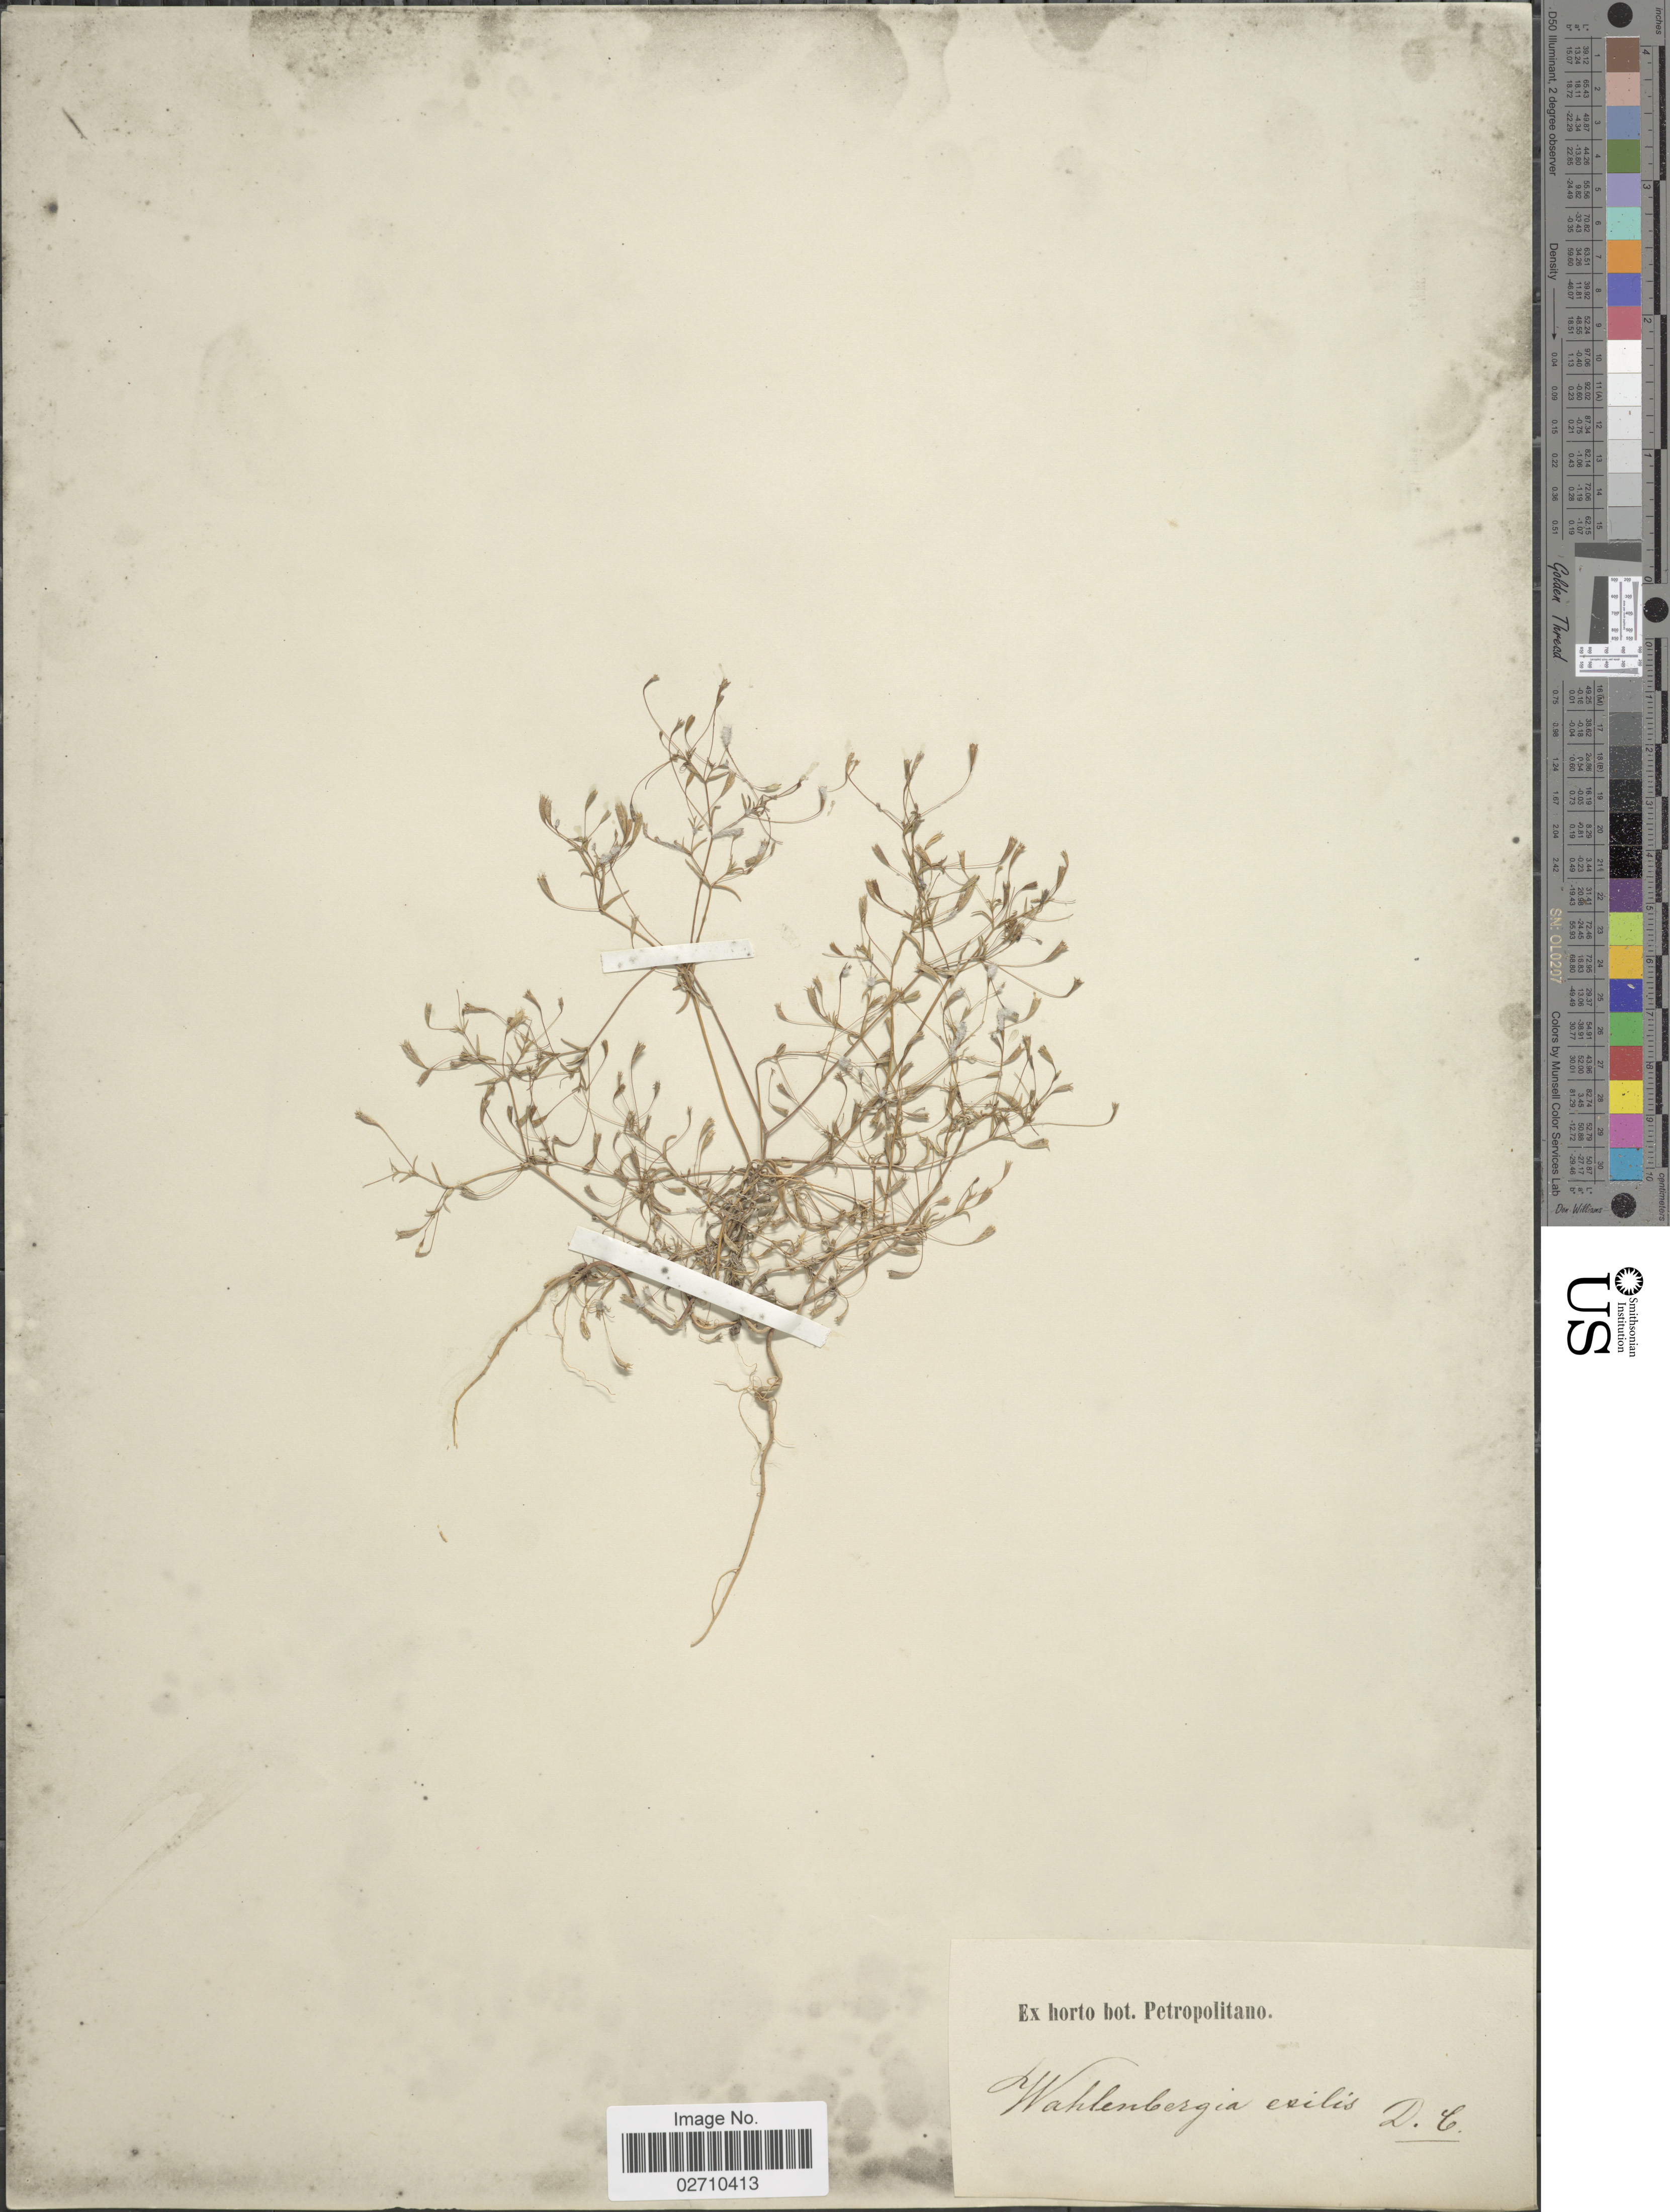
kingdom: Plantae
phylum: Tracheophyta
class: Magnoliopsida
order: Asterales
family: Campanulaceae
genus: Wahlenbergia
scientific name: Wahlenbergia exilis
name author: A. DC.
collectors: ex Horto Bot. Petropolitano